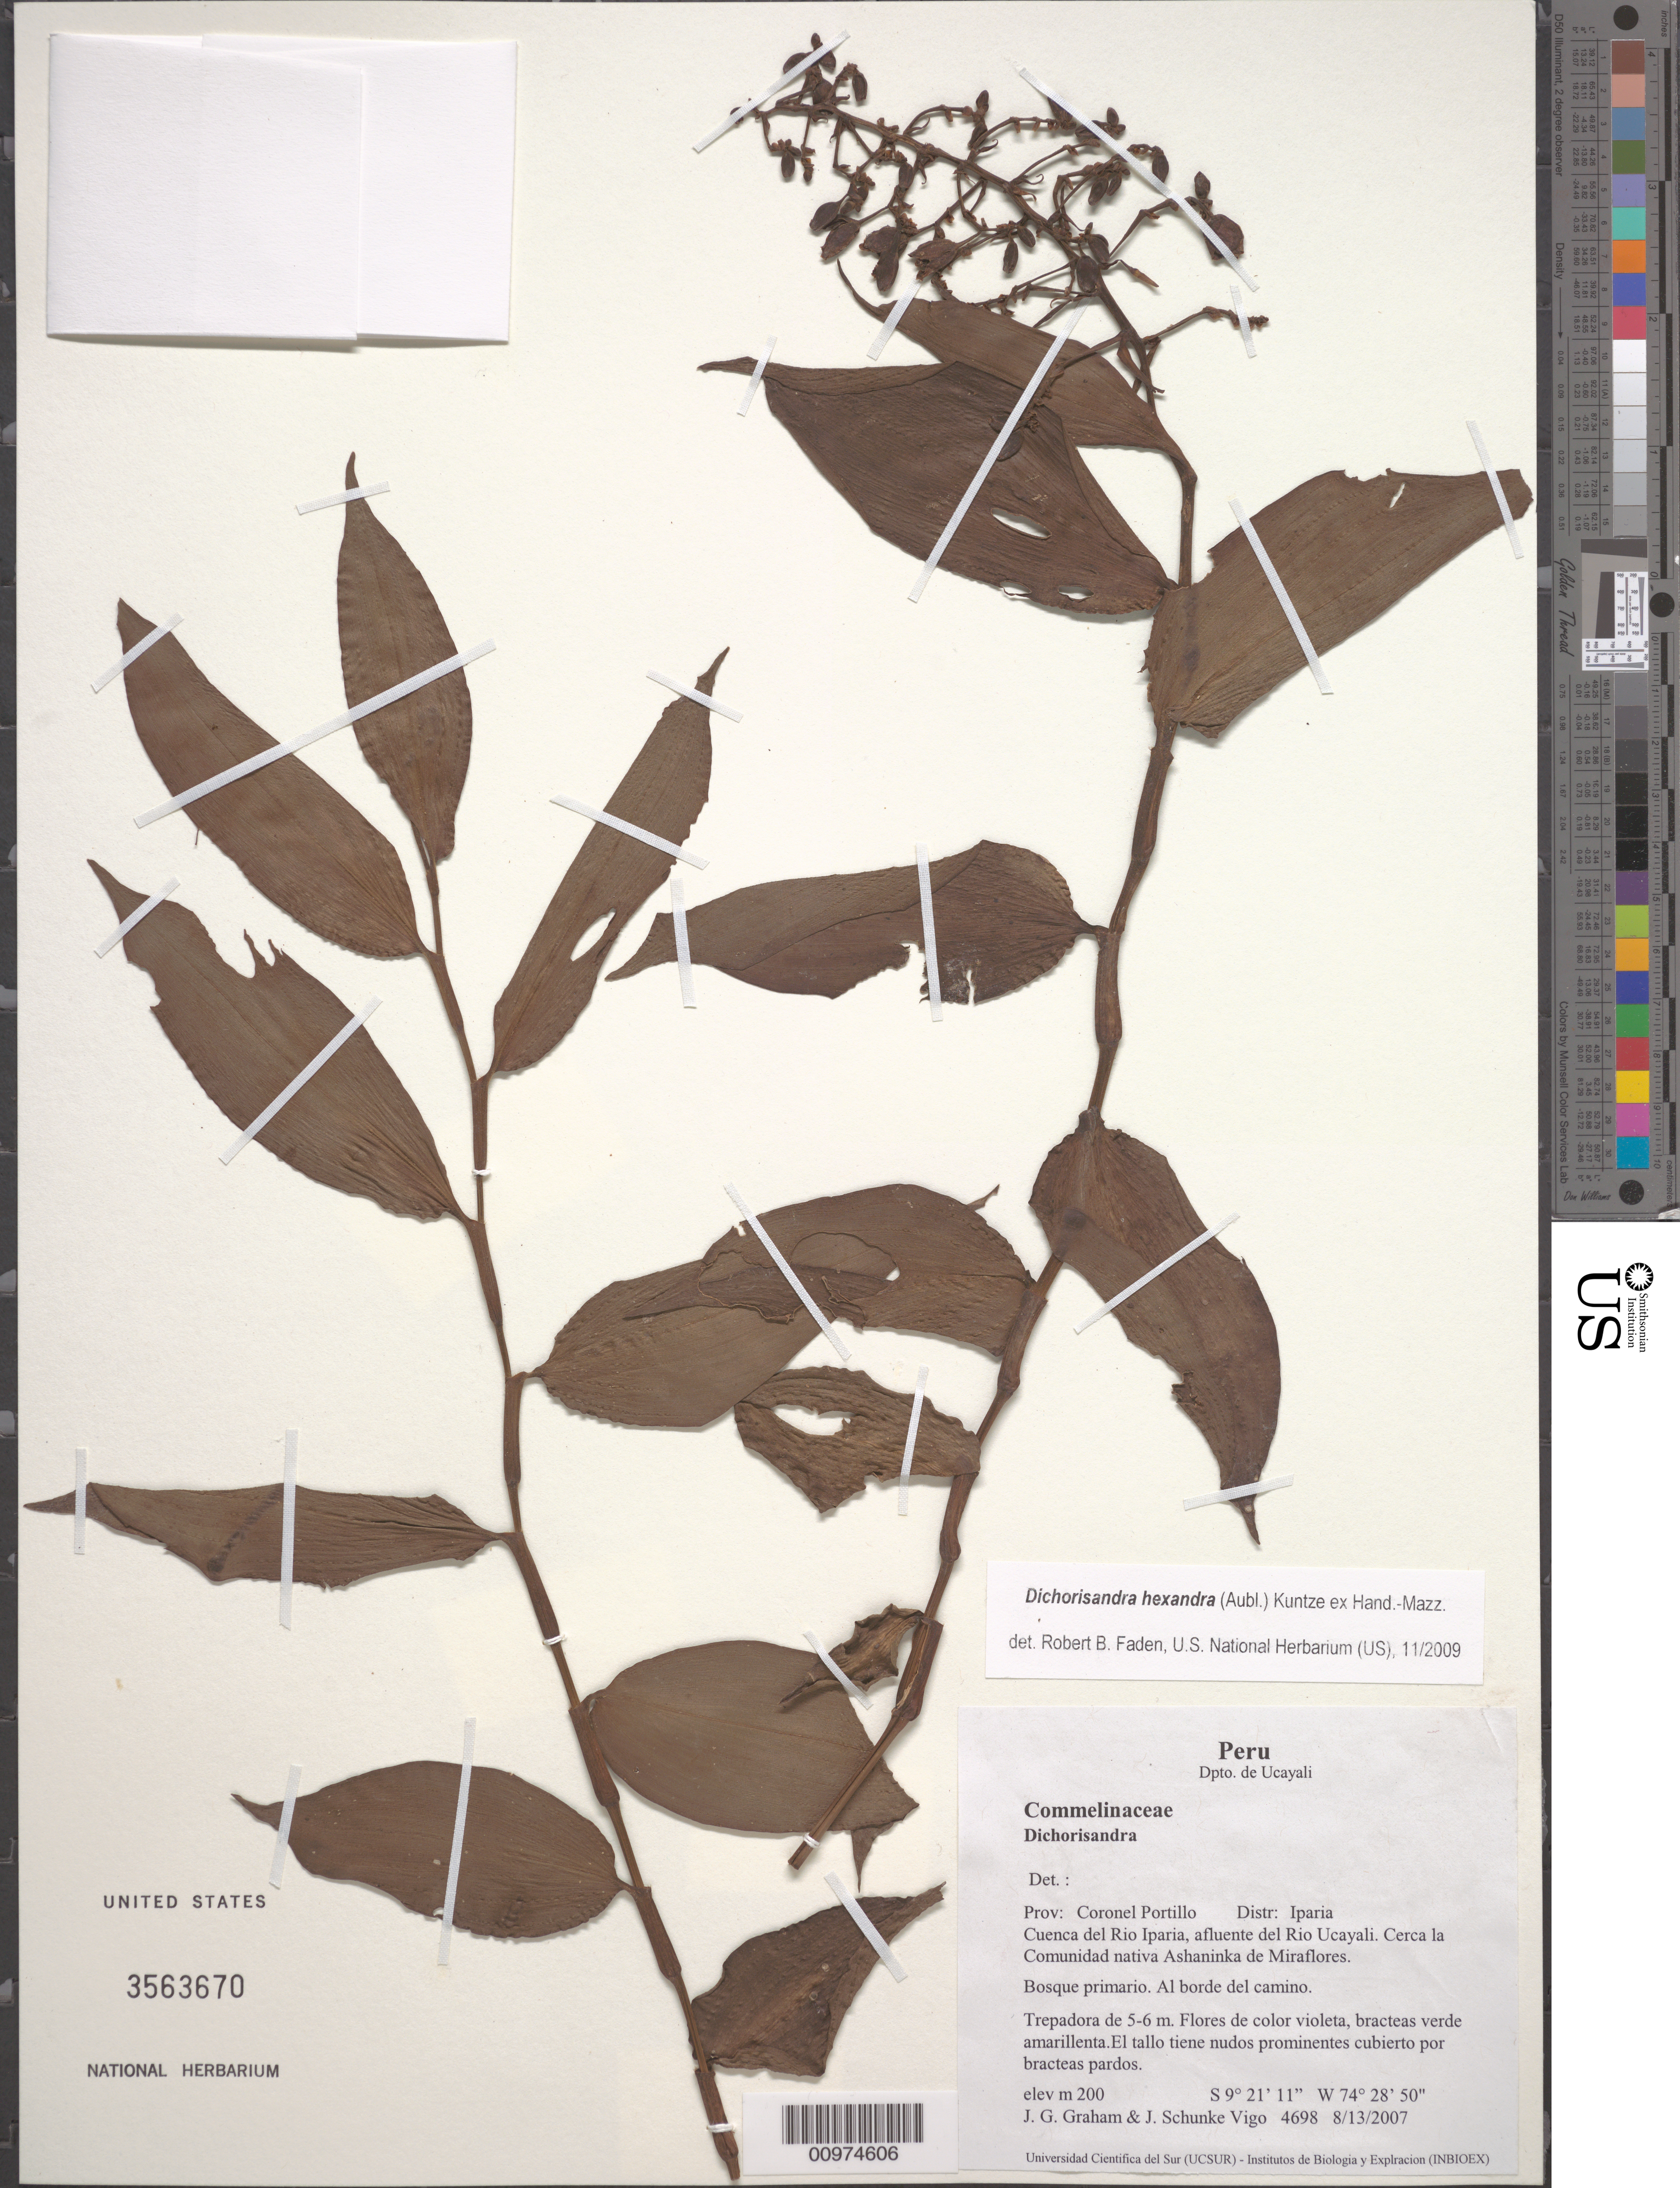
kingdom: Plantae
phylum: Tracheophyta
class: Liliopsida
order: Commelinales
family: Commelinaceae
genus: Dichorisandra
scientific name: Dichorisandra hexandra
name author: (Aubl.) Standl.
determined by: Faden, Robert B., (US), Smithsonian Institution - National Museum of Natural History (UNITED STATES)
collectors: J. G. Graham & J. Schunke Vigo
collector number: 4698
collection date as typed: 13 Aug 2007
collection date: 2007-08-13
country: Peru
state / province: Ucayali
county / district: Coronel Portillo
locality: Cuenda del Rio Iparia, afluente del Rio Ucayali. Cerca la Comujhidad nativa Ashaninka de Miraflores.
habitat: Bosque primario. Al borde del camino.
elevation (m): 200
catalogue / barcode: US 3563670